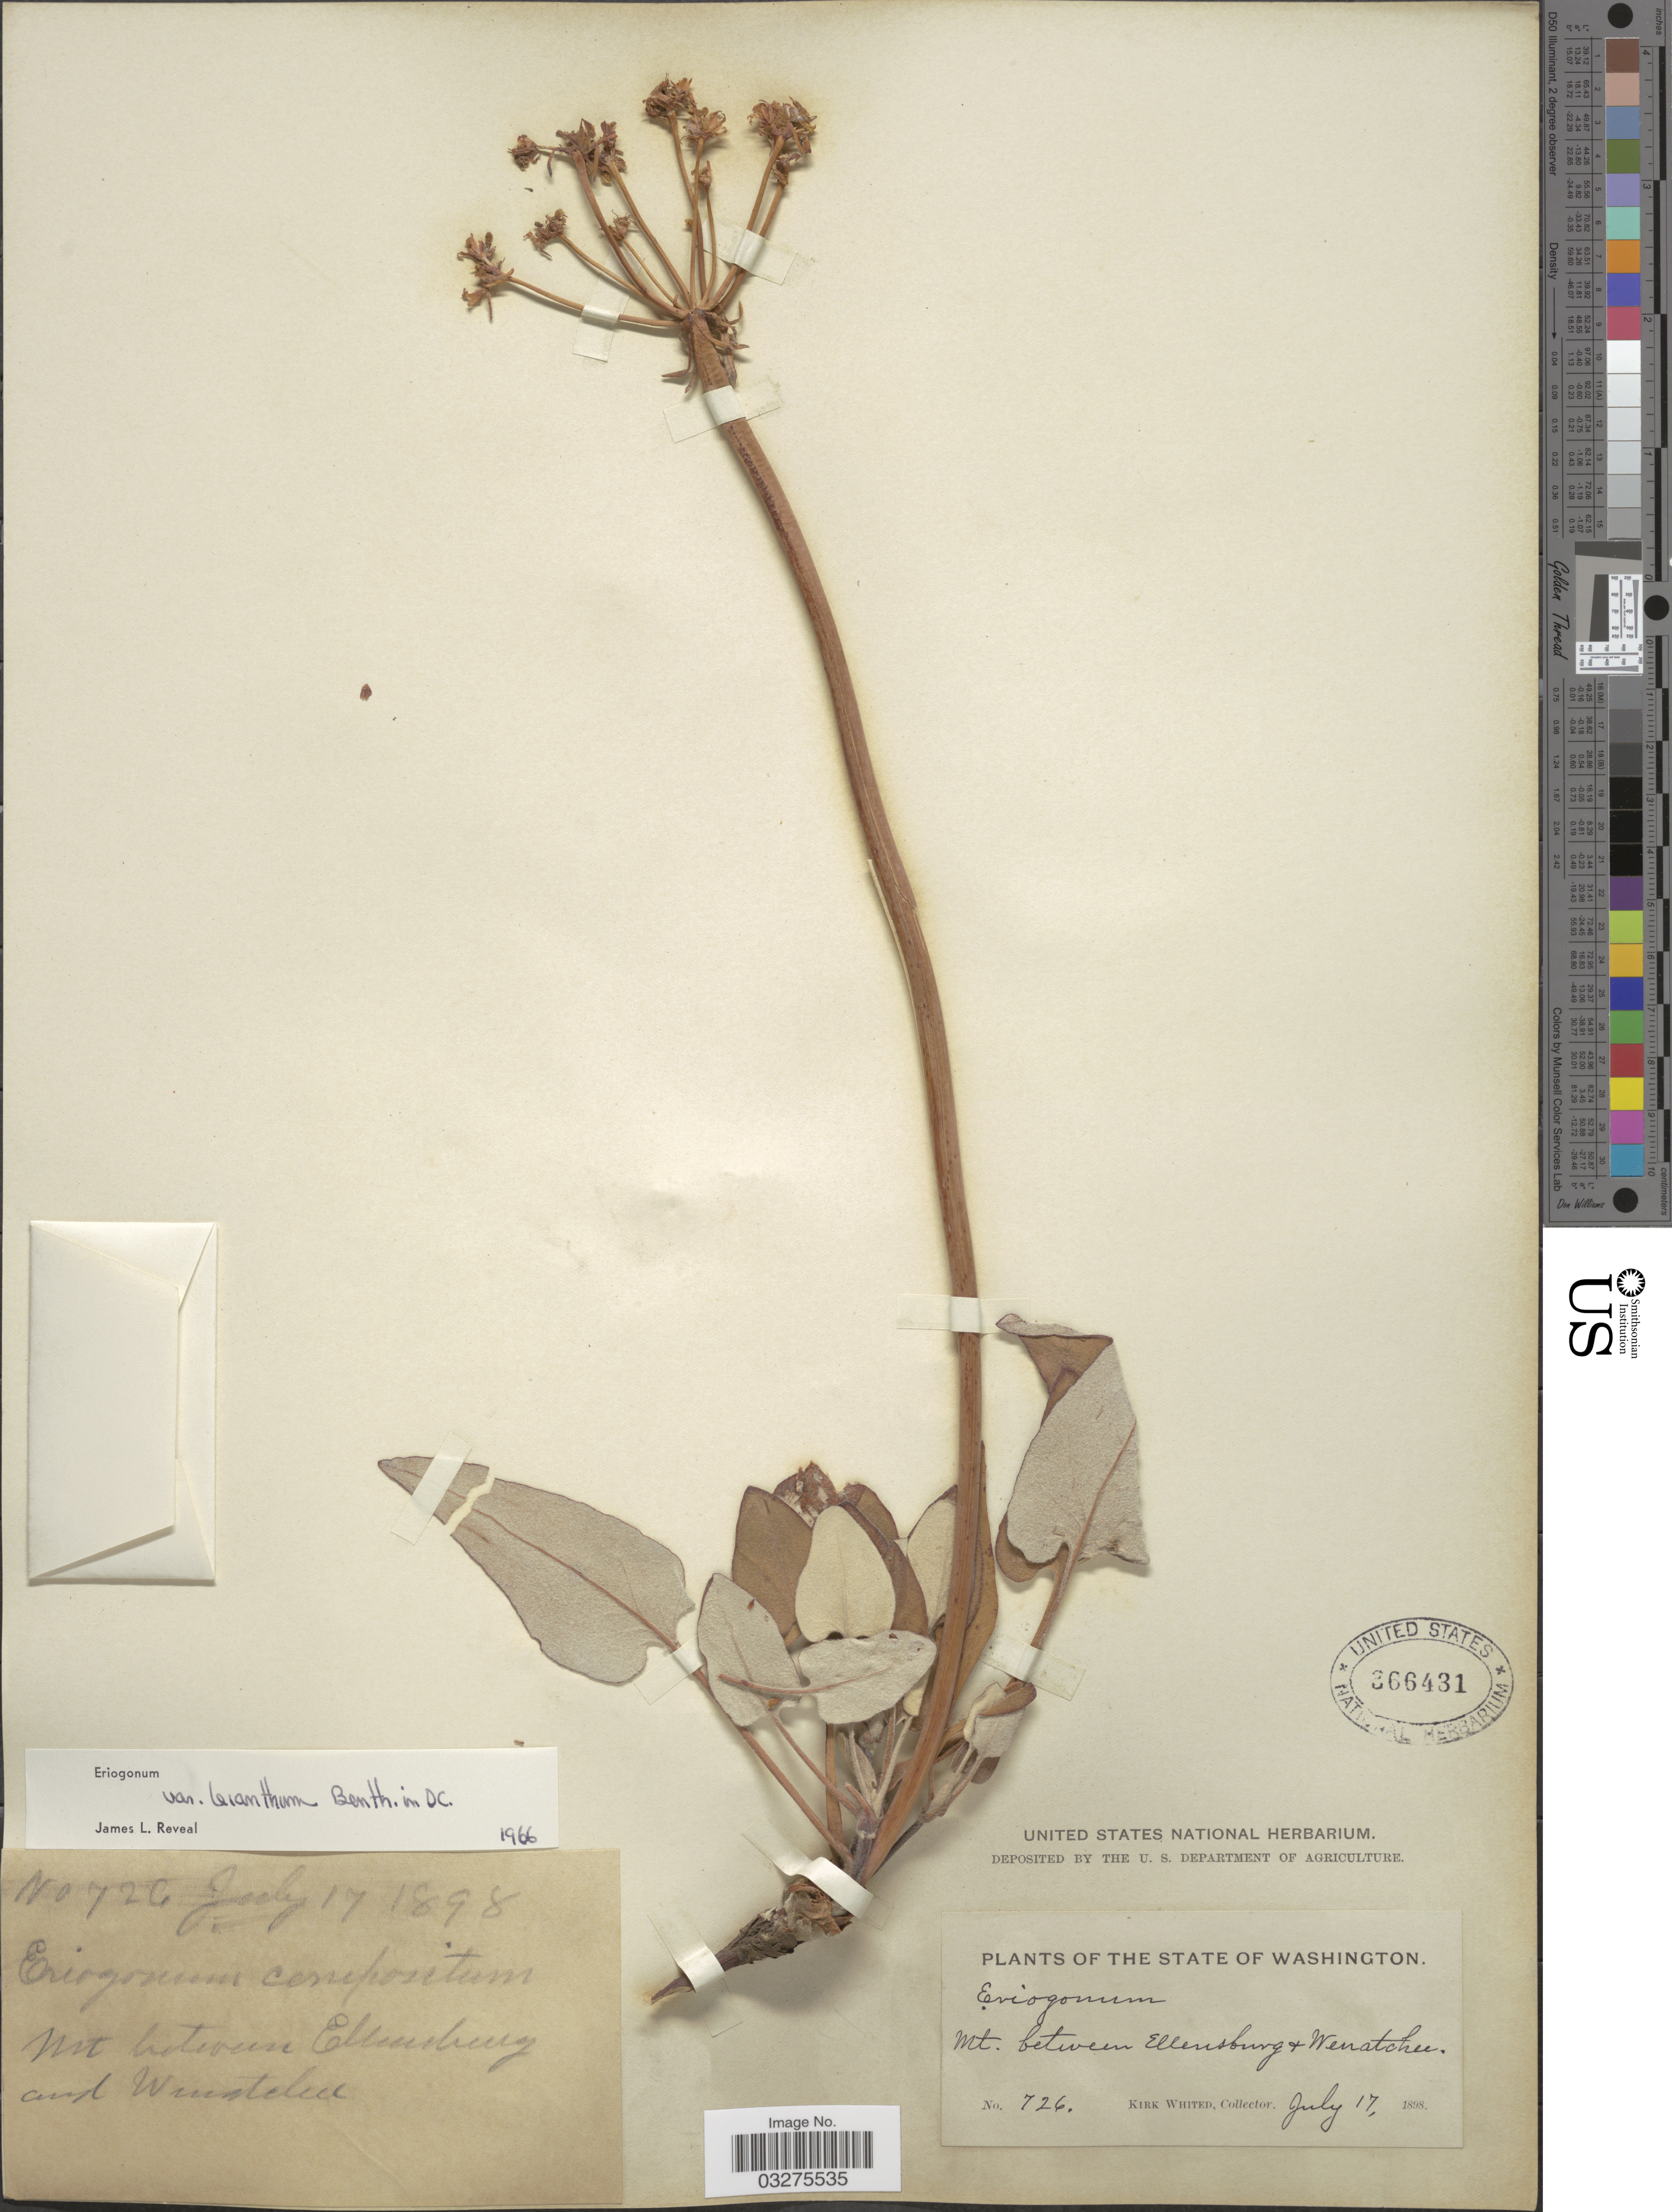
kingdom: Plantae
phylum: Tracheophyta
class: Magnoliopsida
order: Caryophyllales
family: Polygonaceae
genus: Eriogonum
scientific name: Eriogonum compositum var. leianthum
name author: Hook.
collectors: K. Whited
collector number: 726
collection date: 1898-07-17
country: United States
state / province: Washington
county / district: Chelan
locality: Mt. between Ellensburg and Wenatchee.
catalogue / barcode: US 366431